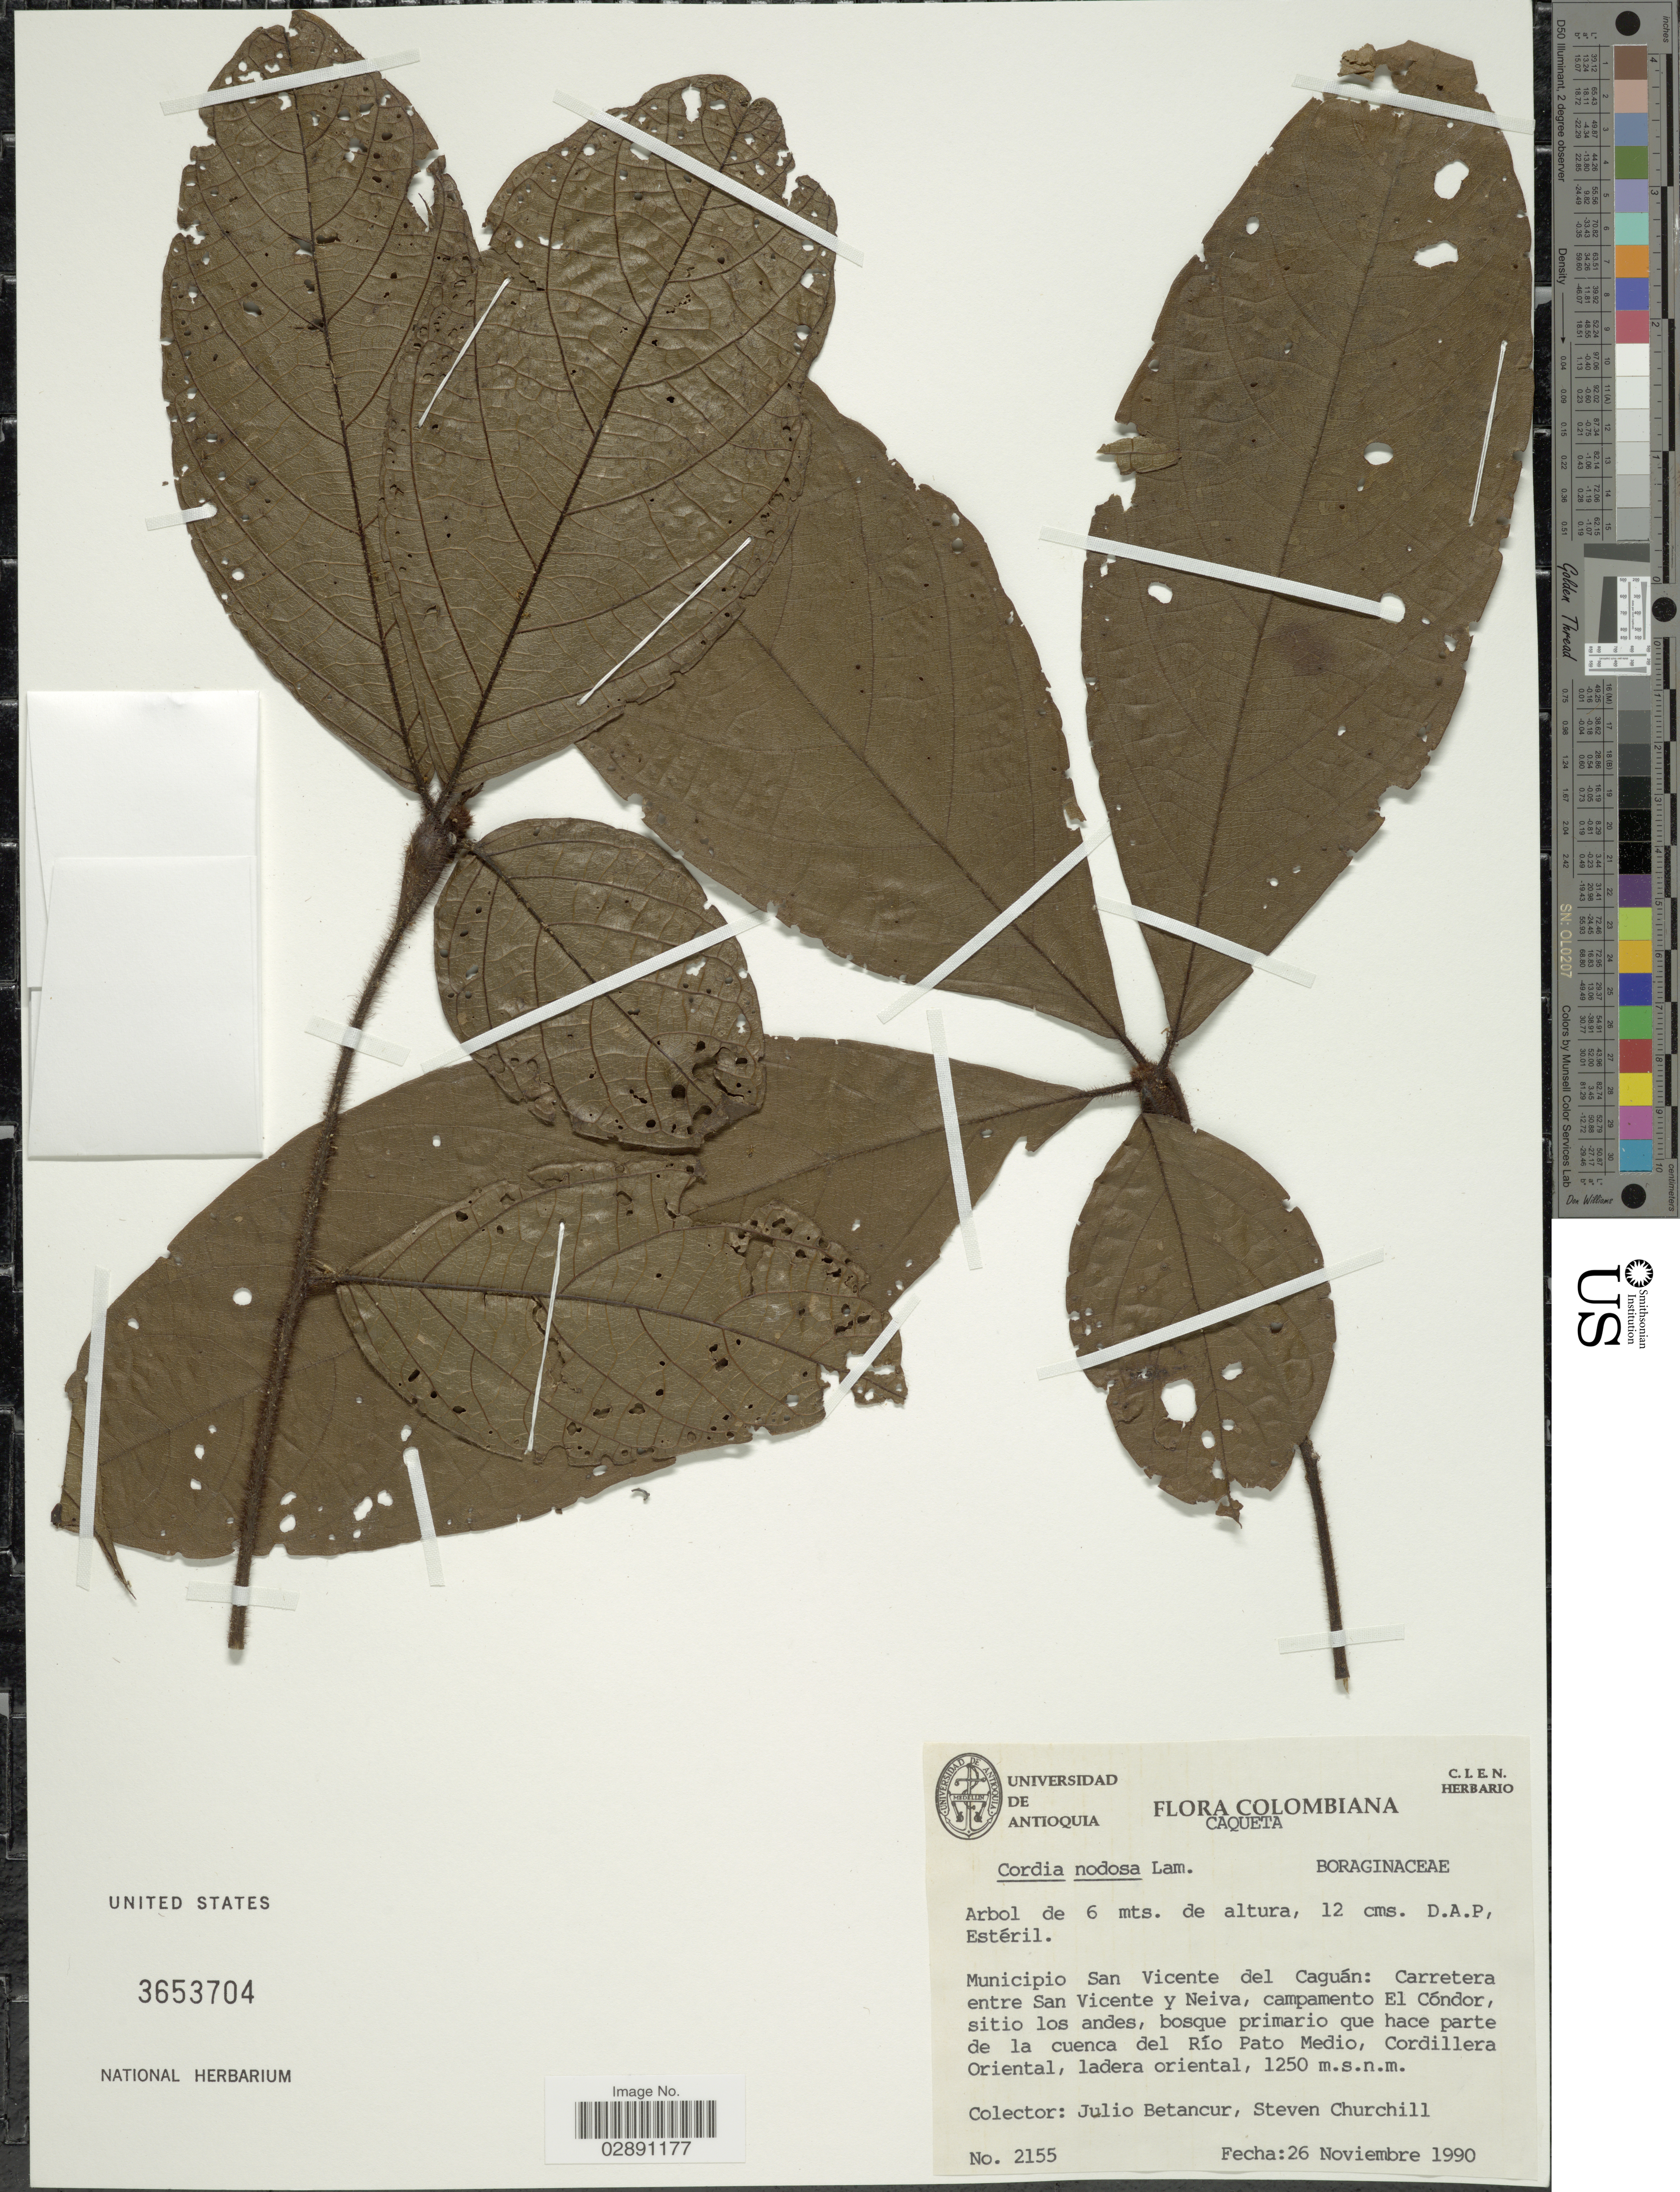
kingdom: Plantae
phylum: Tracheophyta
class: Magnoliopsida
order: Boraginales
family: Cordiaceae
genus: Cordia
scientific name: Cordia nodosa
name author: Lam.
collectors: J. Betancur & S. Churchill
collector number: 2155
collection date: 1990-11-26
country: Colombia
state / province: Caquetá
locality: Municipio San Vicente del Caguán: Carretera entre San Vicente y Neiva, campamento El Cóndor, sitio los andes, bosque pimario que hace parte de la cuenca del Río Pato Medio, Cordillera Oriental, ladera oriental.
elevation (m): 1250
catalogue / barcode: US 3653704